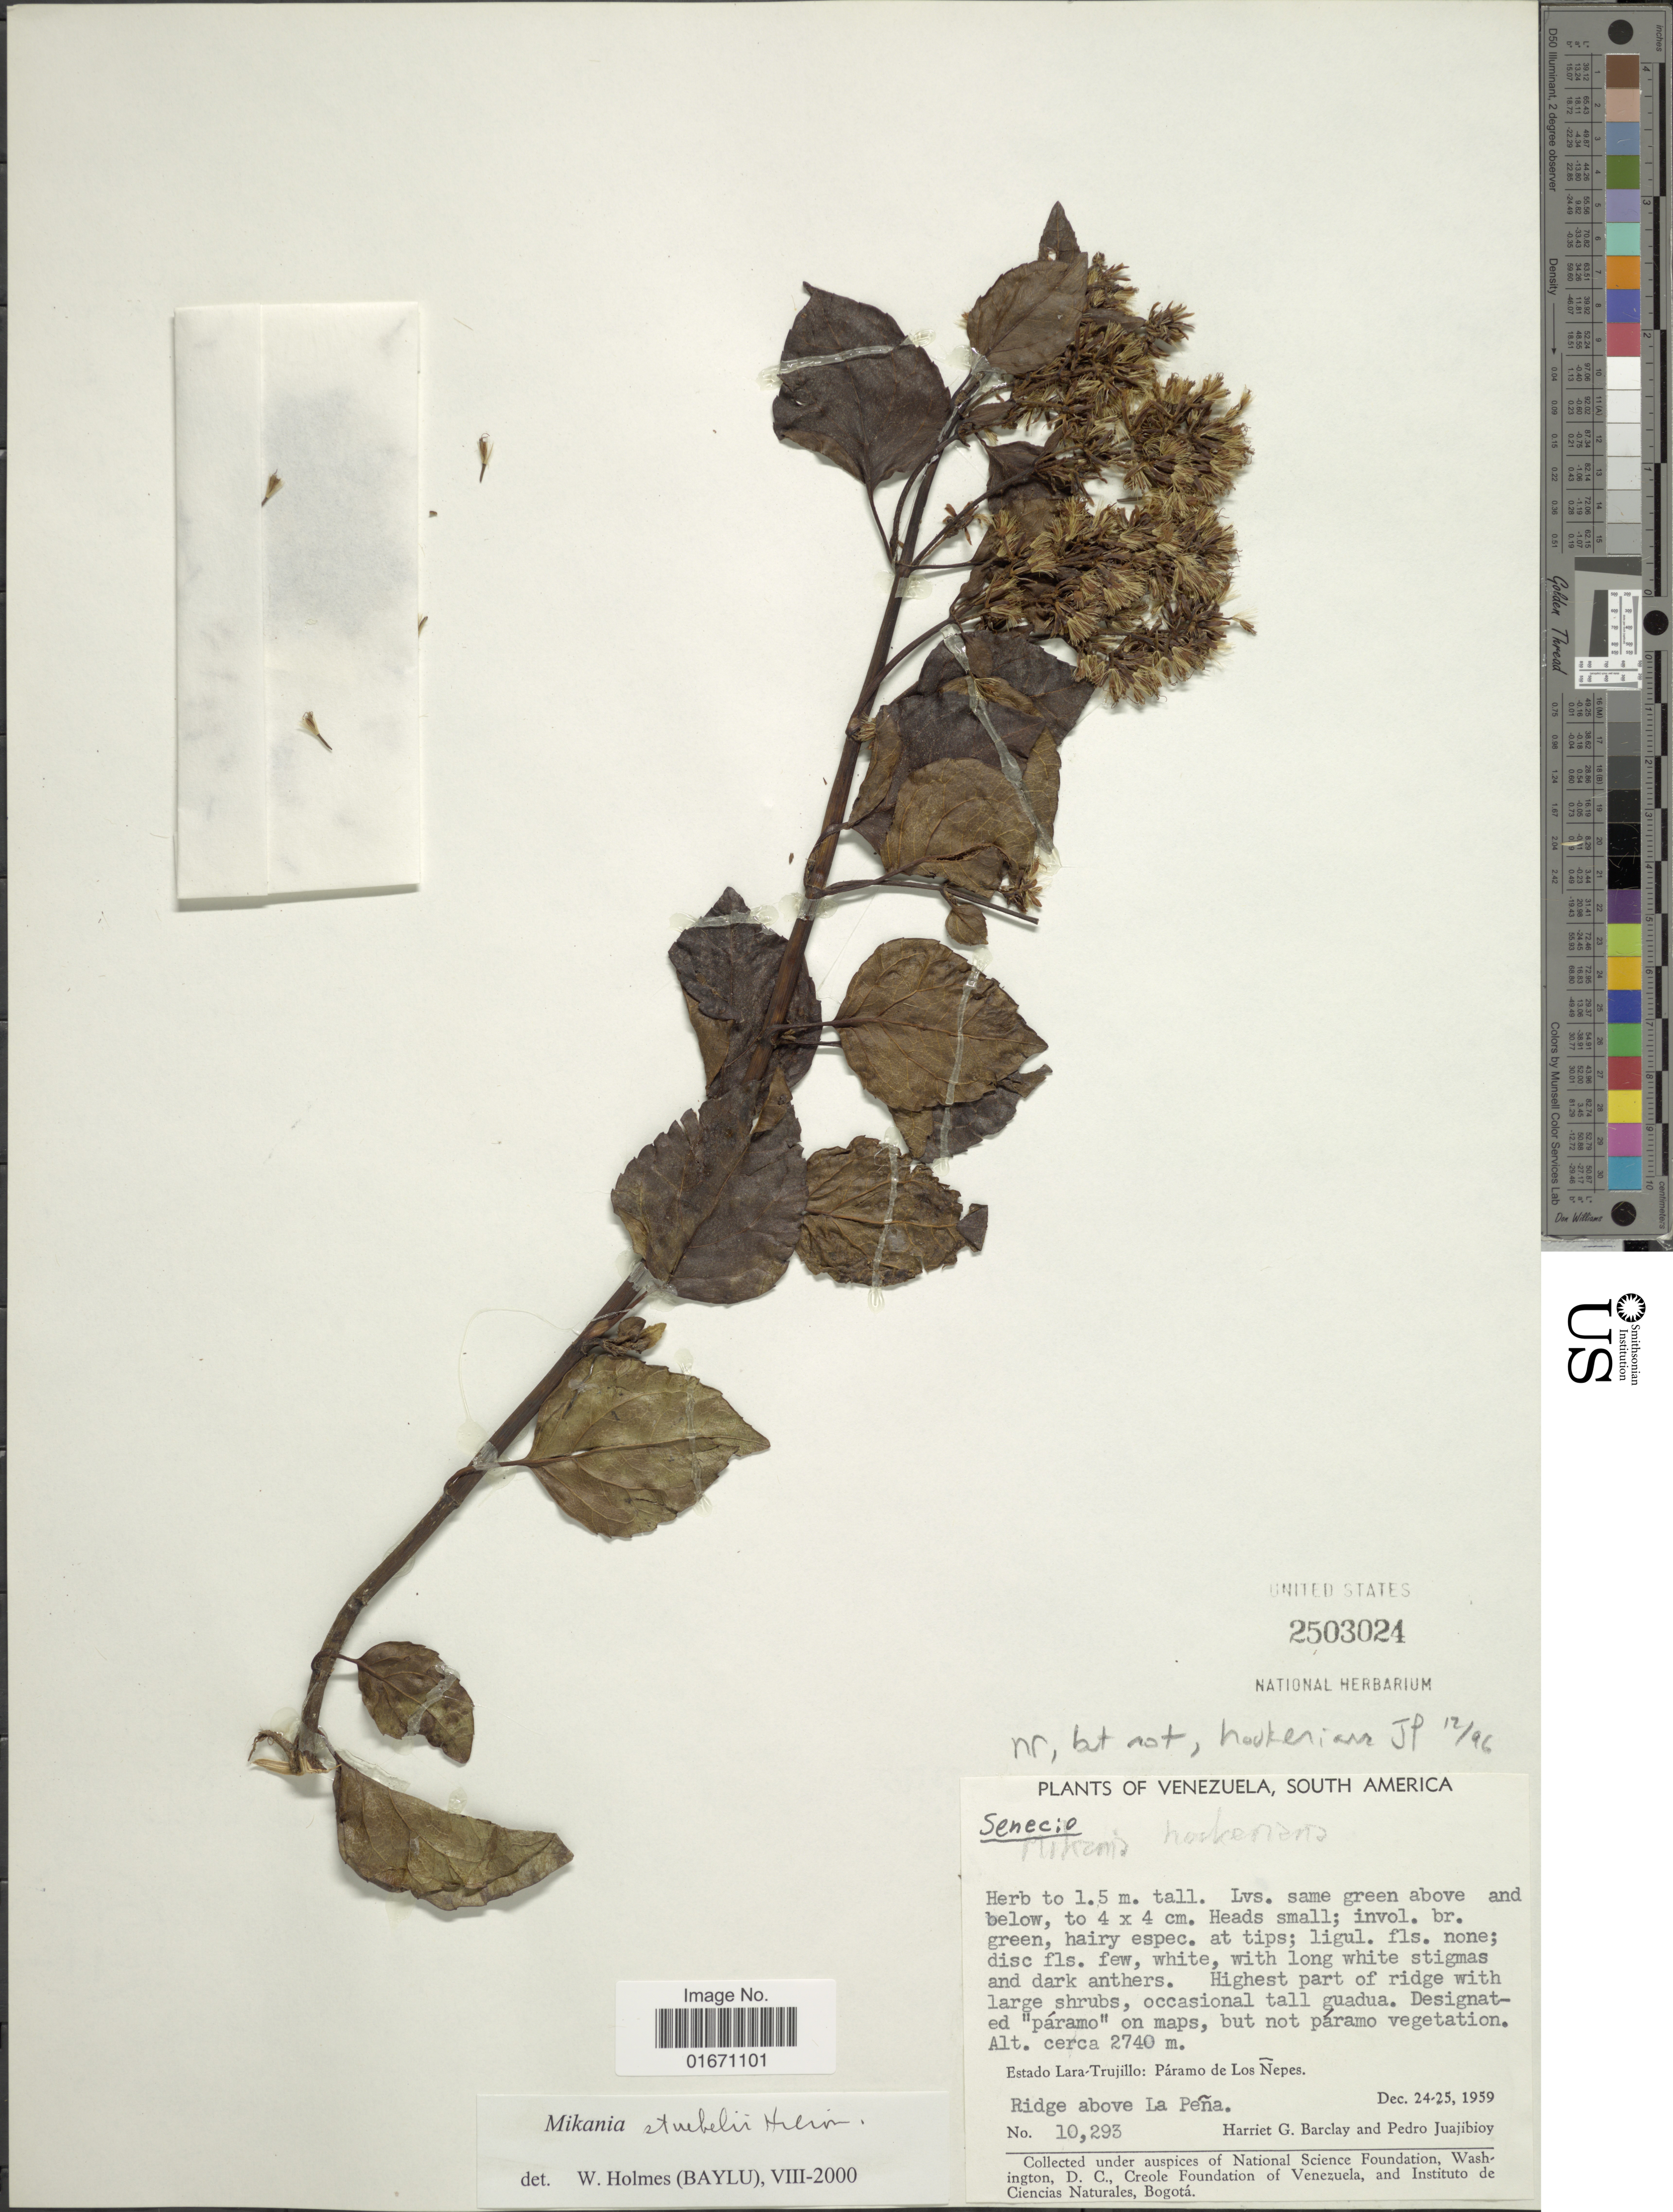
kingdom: Plantae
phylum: Tracheophyta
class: Magnoliopsida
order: Asterales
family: Asteraceae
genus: Mikania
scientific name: Mikania stuebelii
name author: Hieron.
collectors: H. G. Barclay & P. Juajibioy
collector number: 10293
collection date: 1959-12-24/1959-12-25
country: Venezuela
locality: Estado Lara-Trujillo, Paramo de Los , ridge above La Pena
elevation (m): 2740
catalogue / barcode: US 2503024